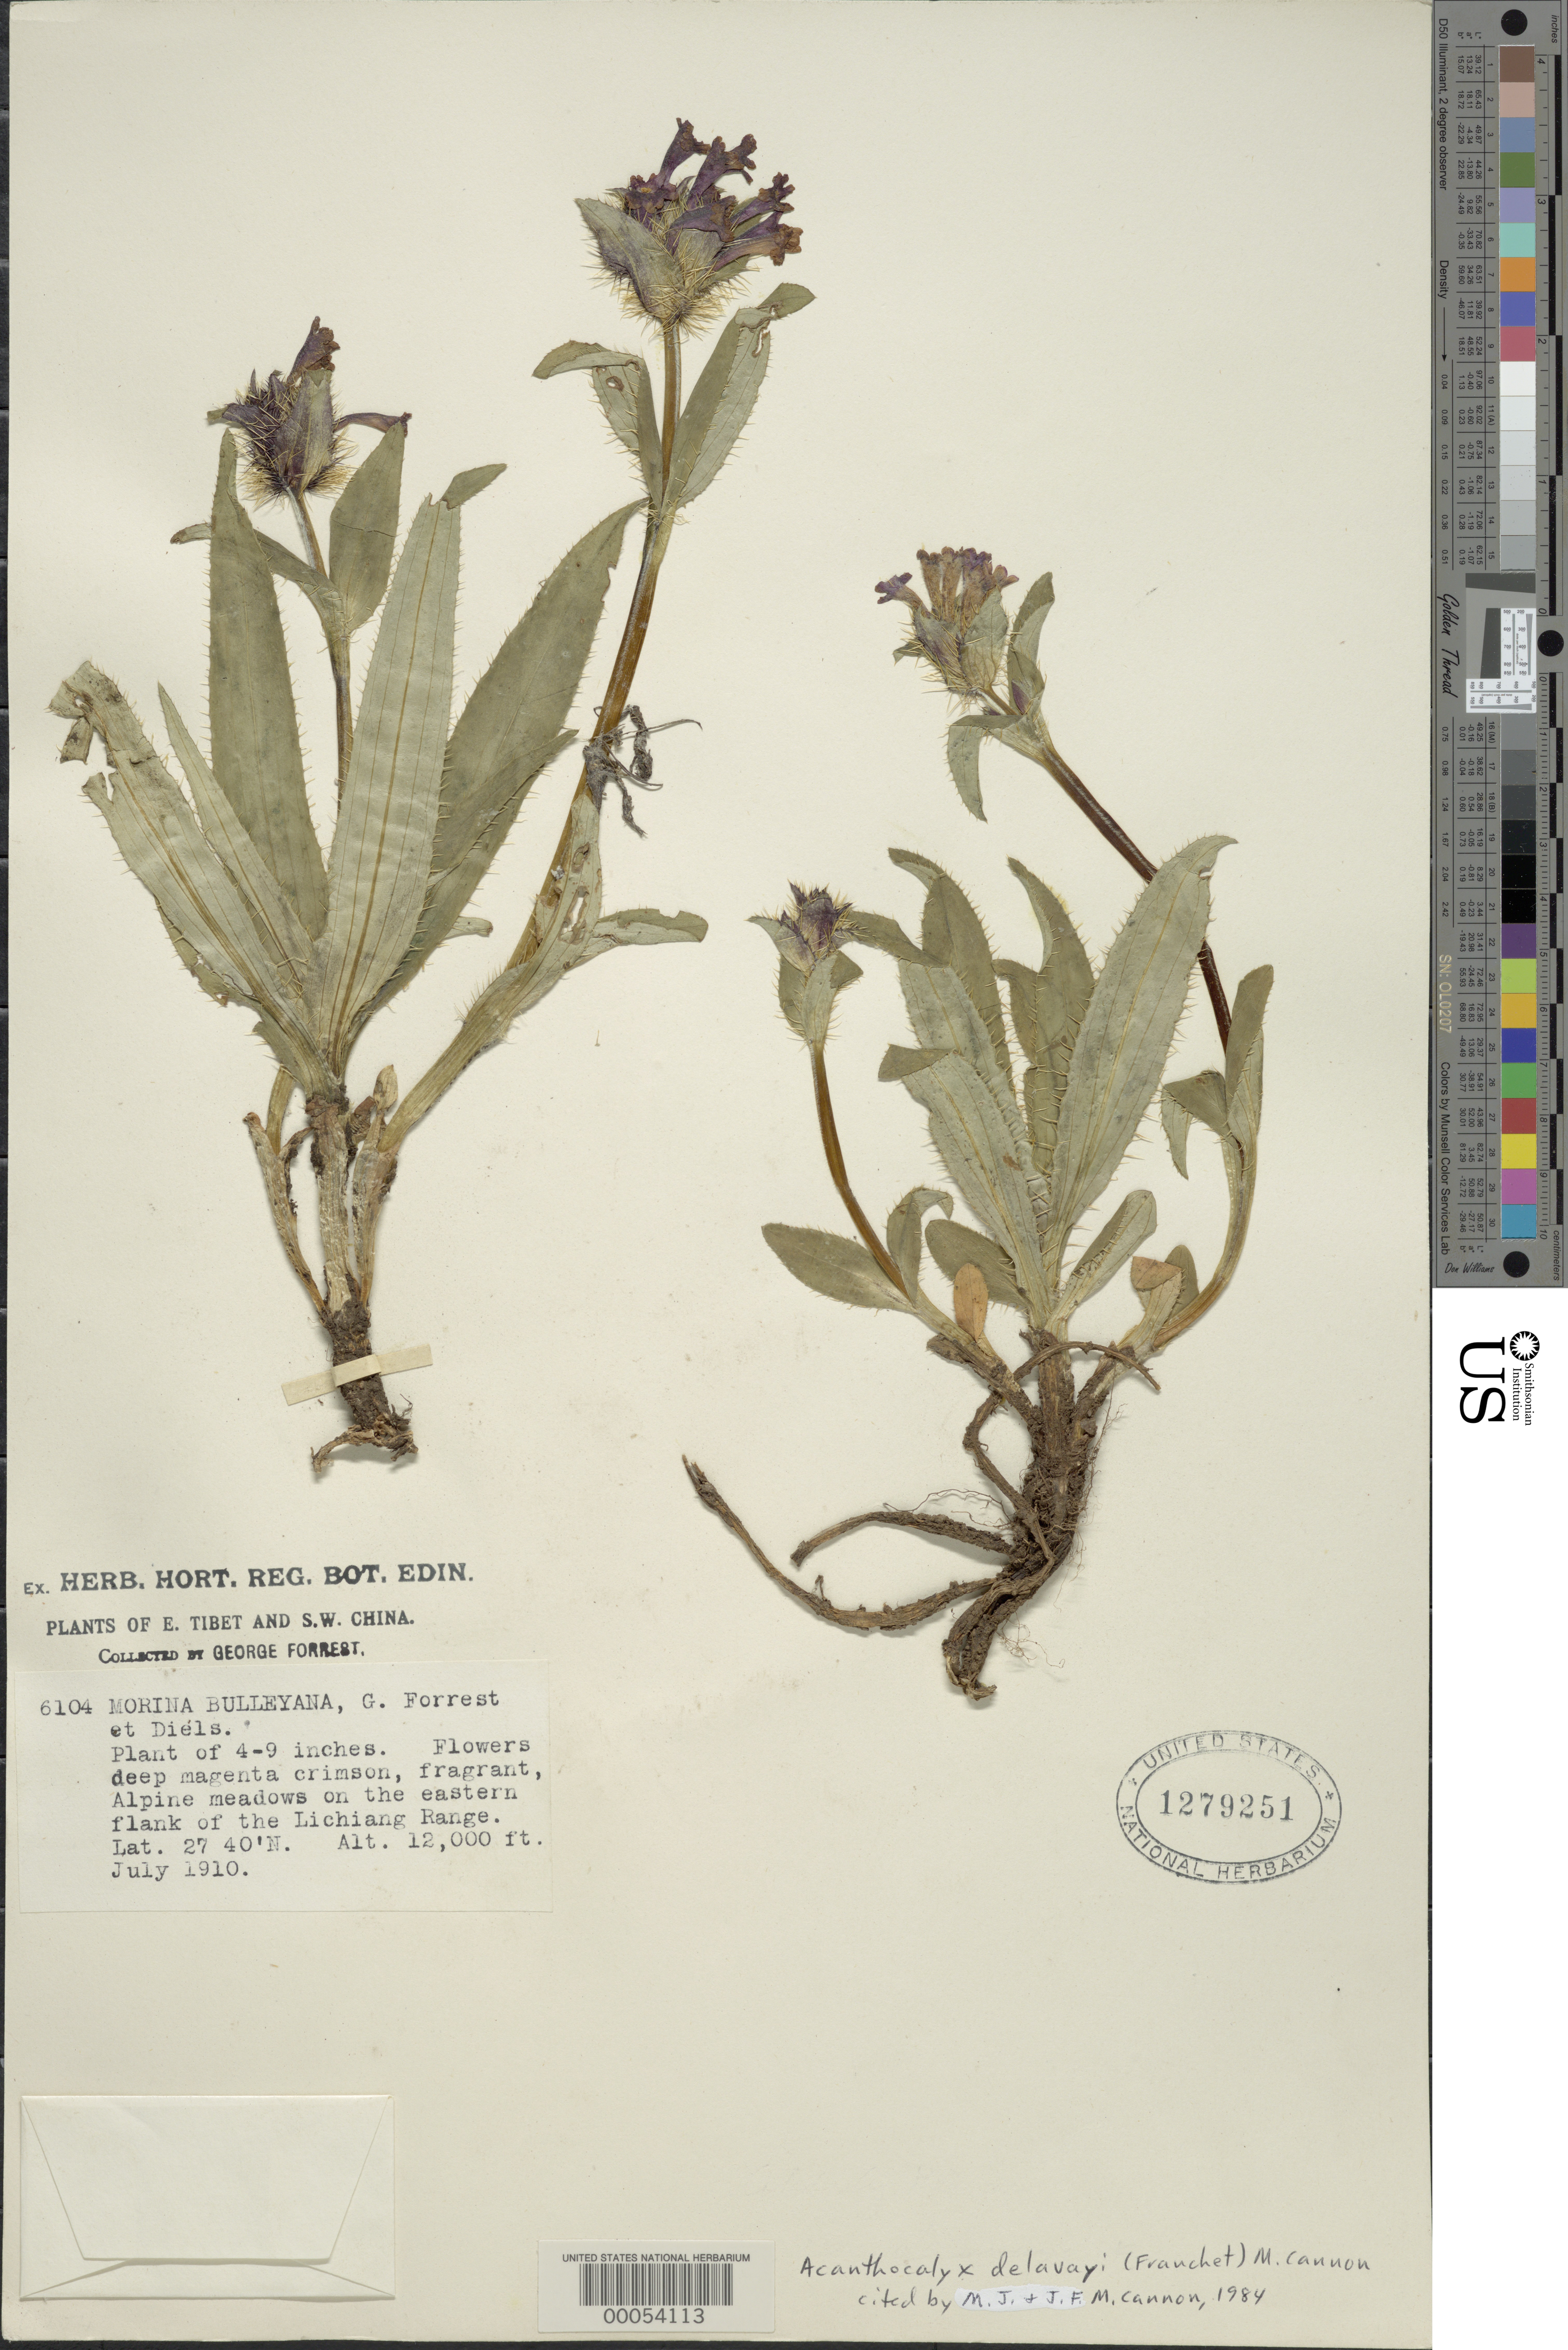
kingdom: Plantae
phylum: Tracheophyta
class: Magnoliopsida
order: Dipsacales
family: Caprifoliaceae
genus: Acanthocalyx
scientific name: Acanthocalyx delavayi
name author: (Franch.) M.J. Cannon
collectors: G. Forrest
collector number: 6104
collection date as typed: Jul 1910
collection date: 1910-07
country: China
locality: lichiang Range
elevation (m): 3658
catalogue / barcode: US 1279251